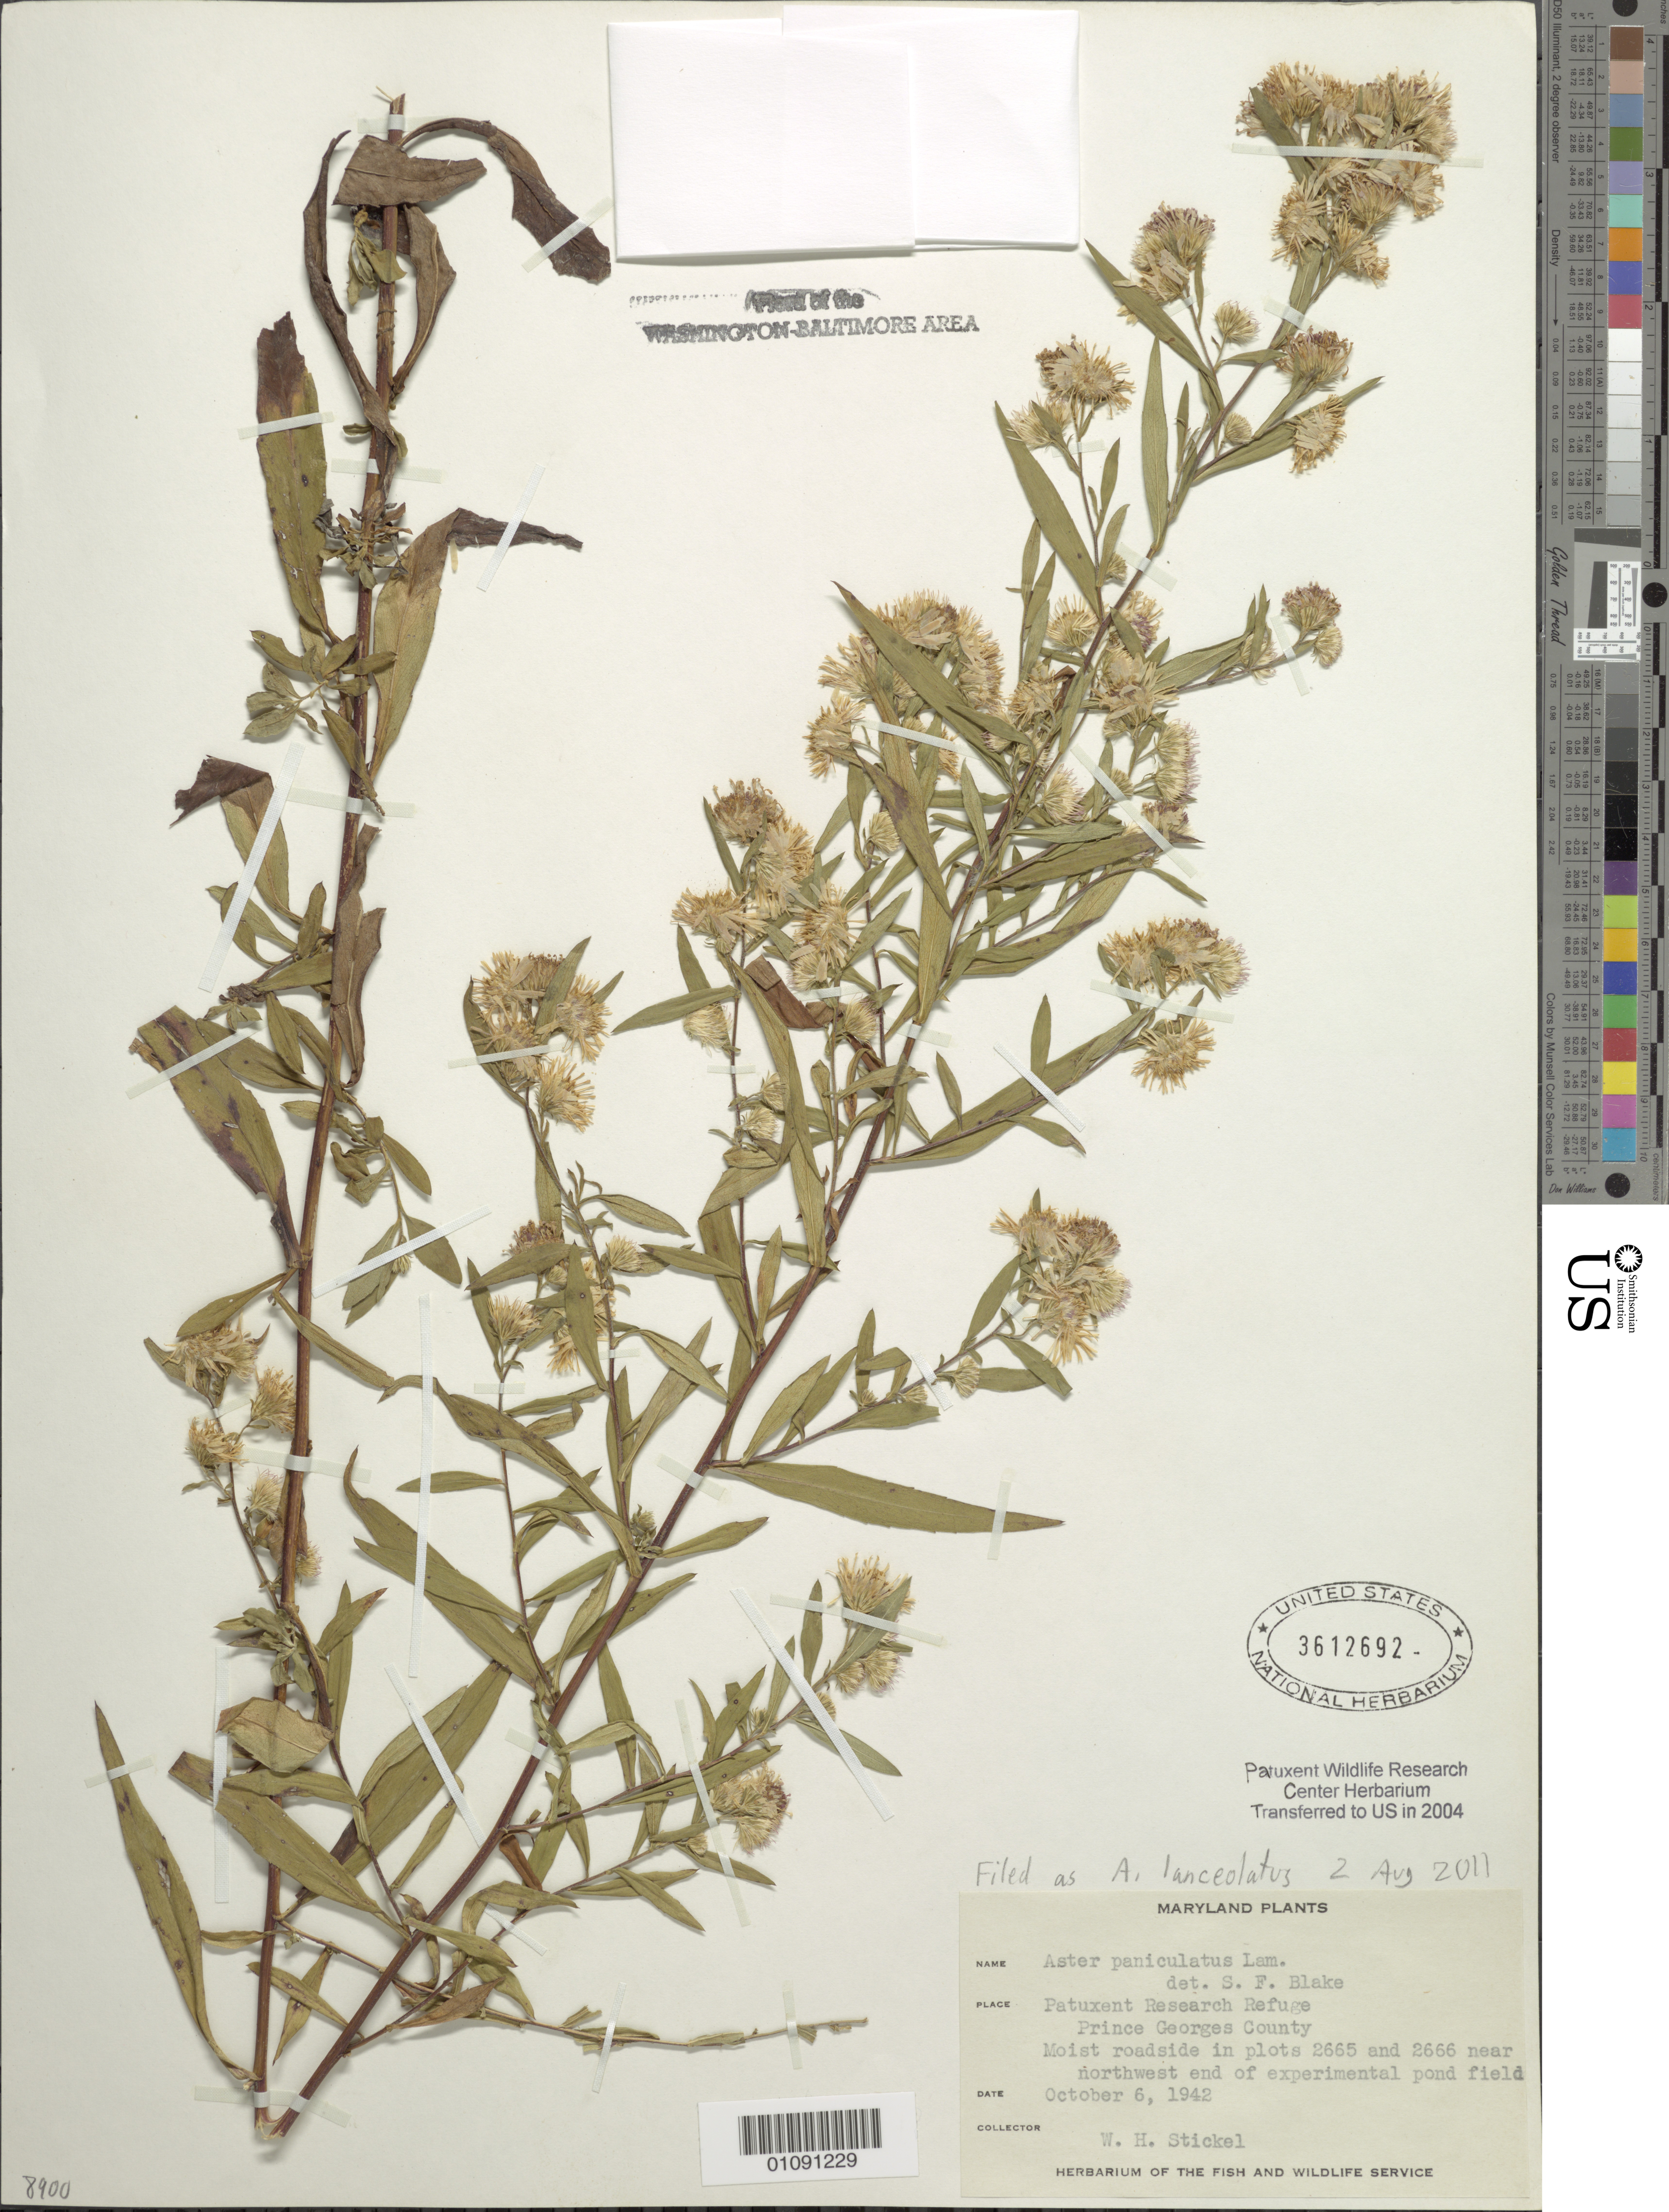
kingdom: Plantae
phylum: Tracheophyta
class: Magnoliopsida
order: Asterales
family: Asteraceae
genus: Symphyotrichum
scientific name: Symphyotrichum lanceolatum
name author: (Willd.) G.L. Nesom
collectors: W. Stickel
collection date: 1942-10-06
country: United States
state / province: Maryland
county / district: Prince George's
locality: Patuxent Wildlife Refuge. In plots 2665 and 2666 near N.W. end of experimental pond field.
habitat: Moist roadside.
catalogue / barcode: US 3612692